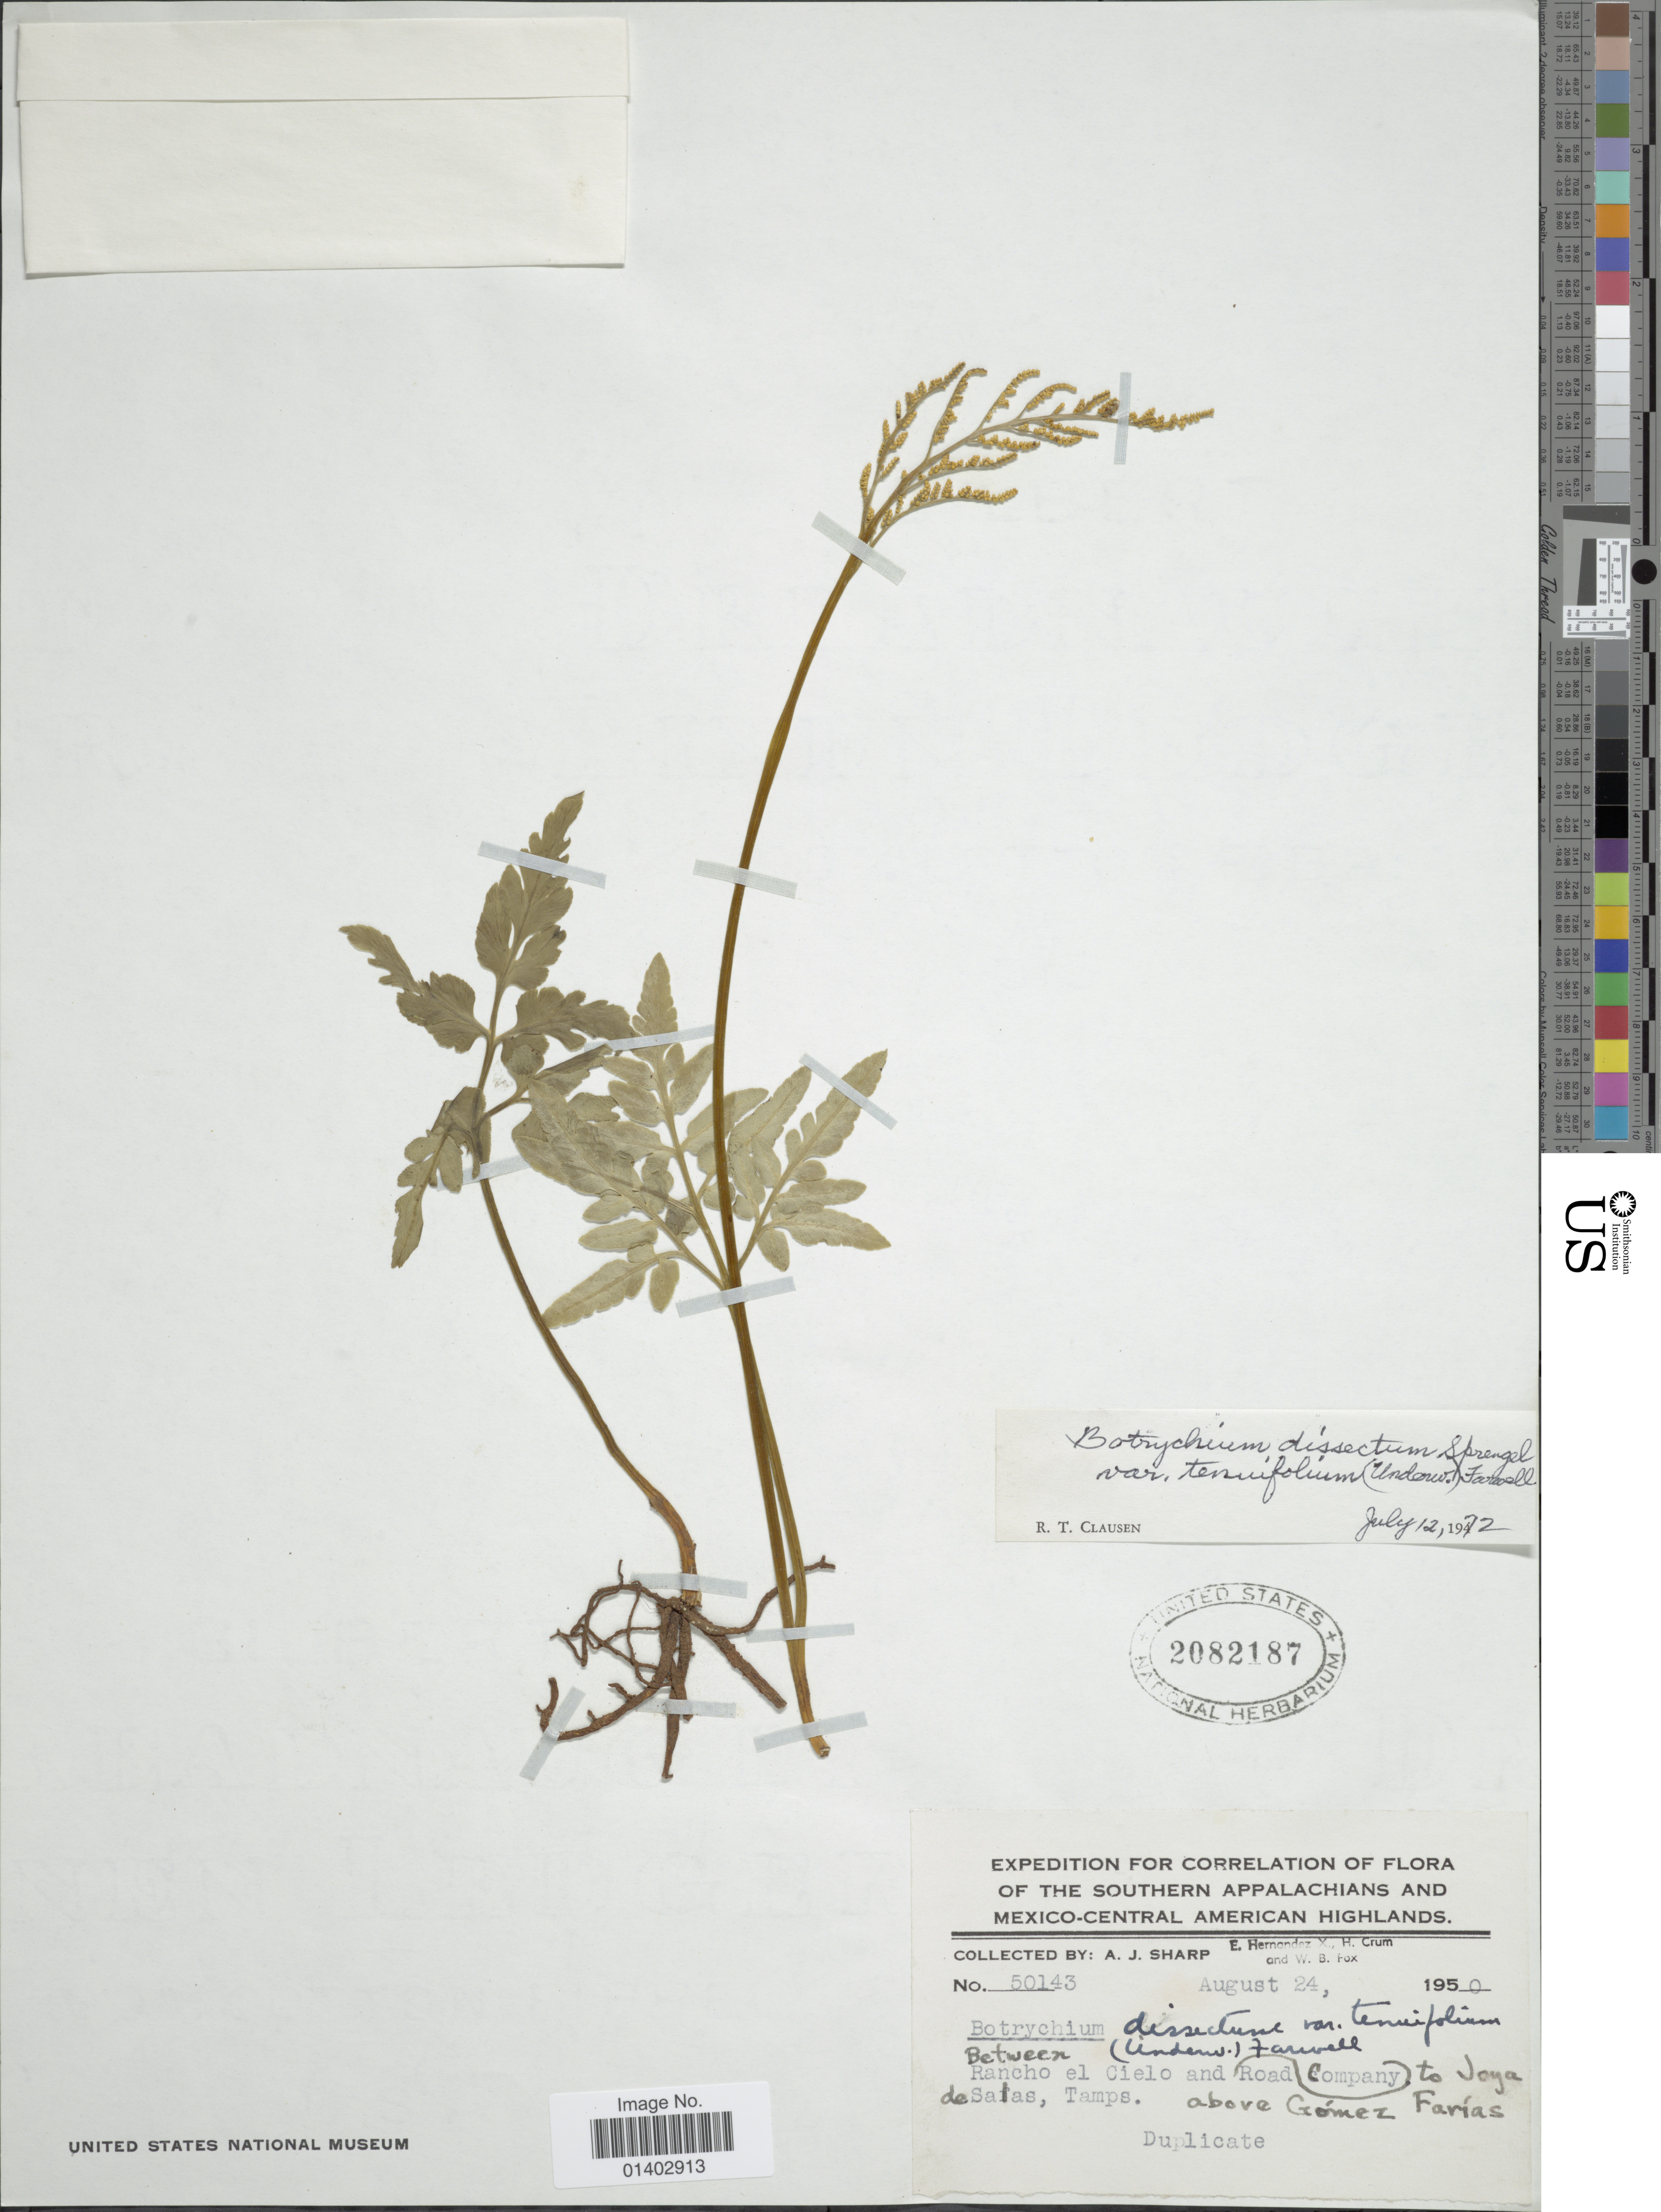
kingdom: Plantae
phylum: Tracheophyta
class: Polypodiopsida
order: Ophioglossales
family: Ophioglossaceae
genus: Botrychium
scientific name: Botrychium dissectum subsp. decompositum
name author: (M. Martens & Galeotti) R.T. Clausen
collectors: A. J. Sharp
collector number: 50143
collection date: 1950-08-24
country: Mexico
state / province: Tamaulipas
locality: Between Rancho el Cielo and to Voya above Gómez Farías Road Company de Salas, Tamps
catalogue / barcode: US 2082187